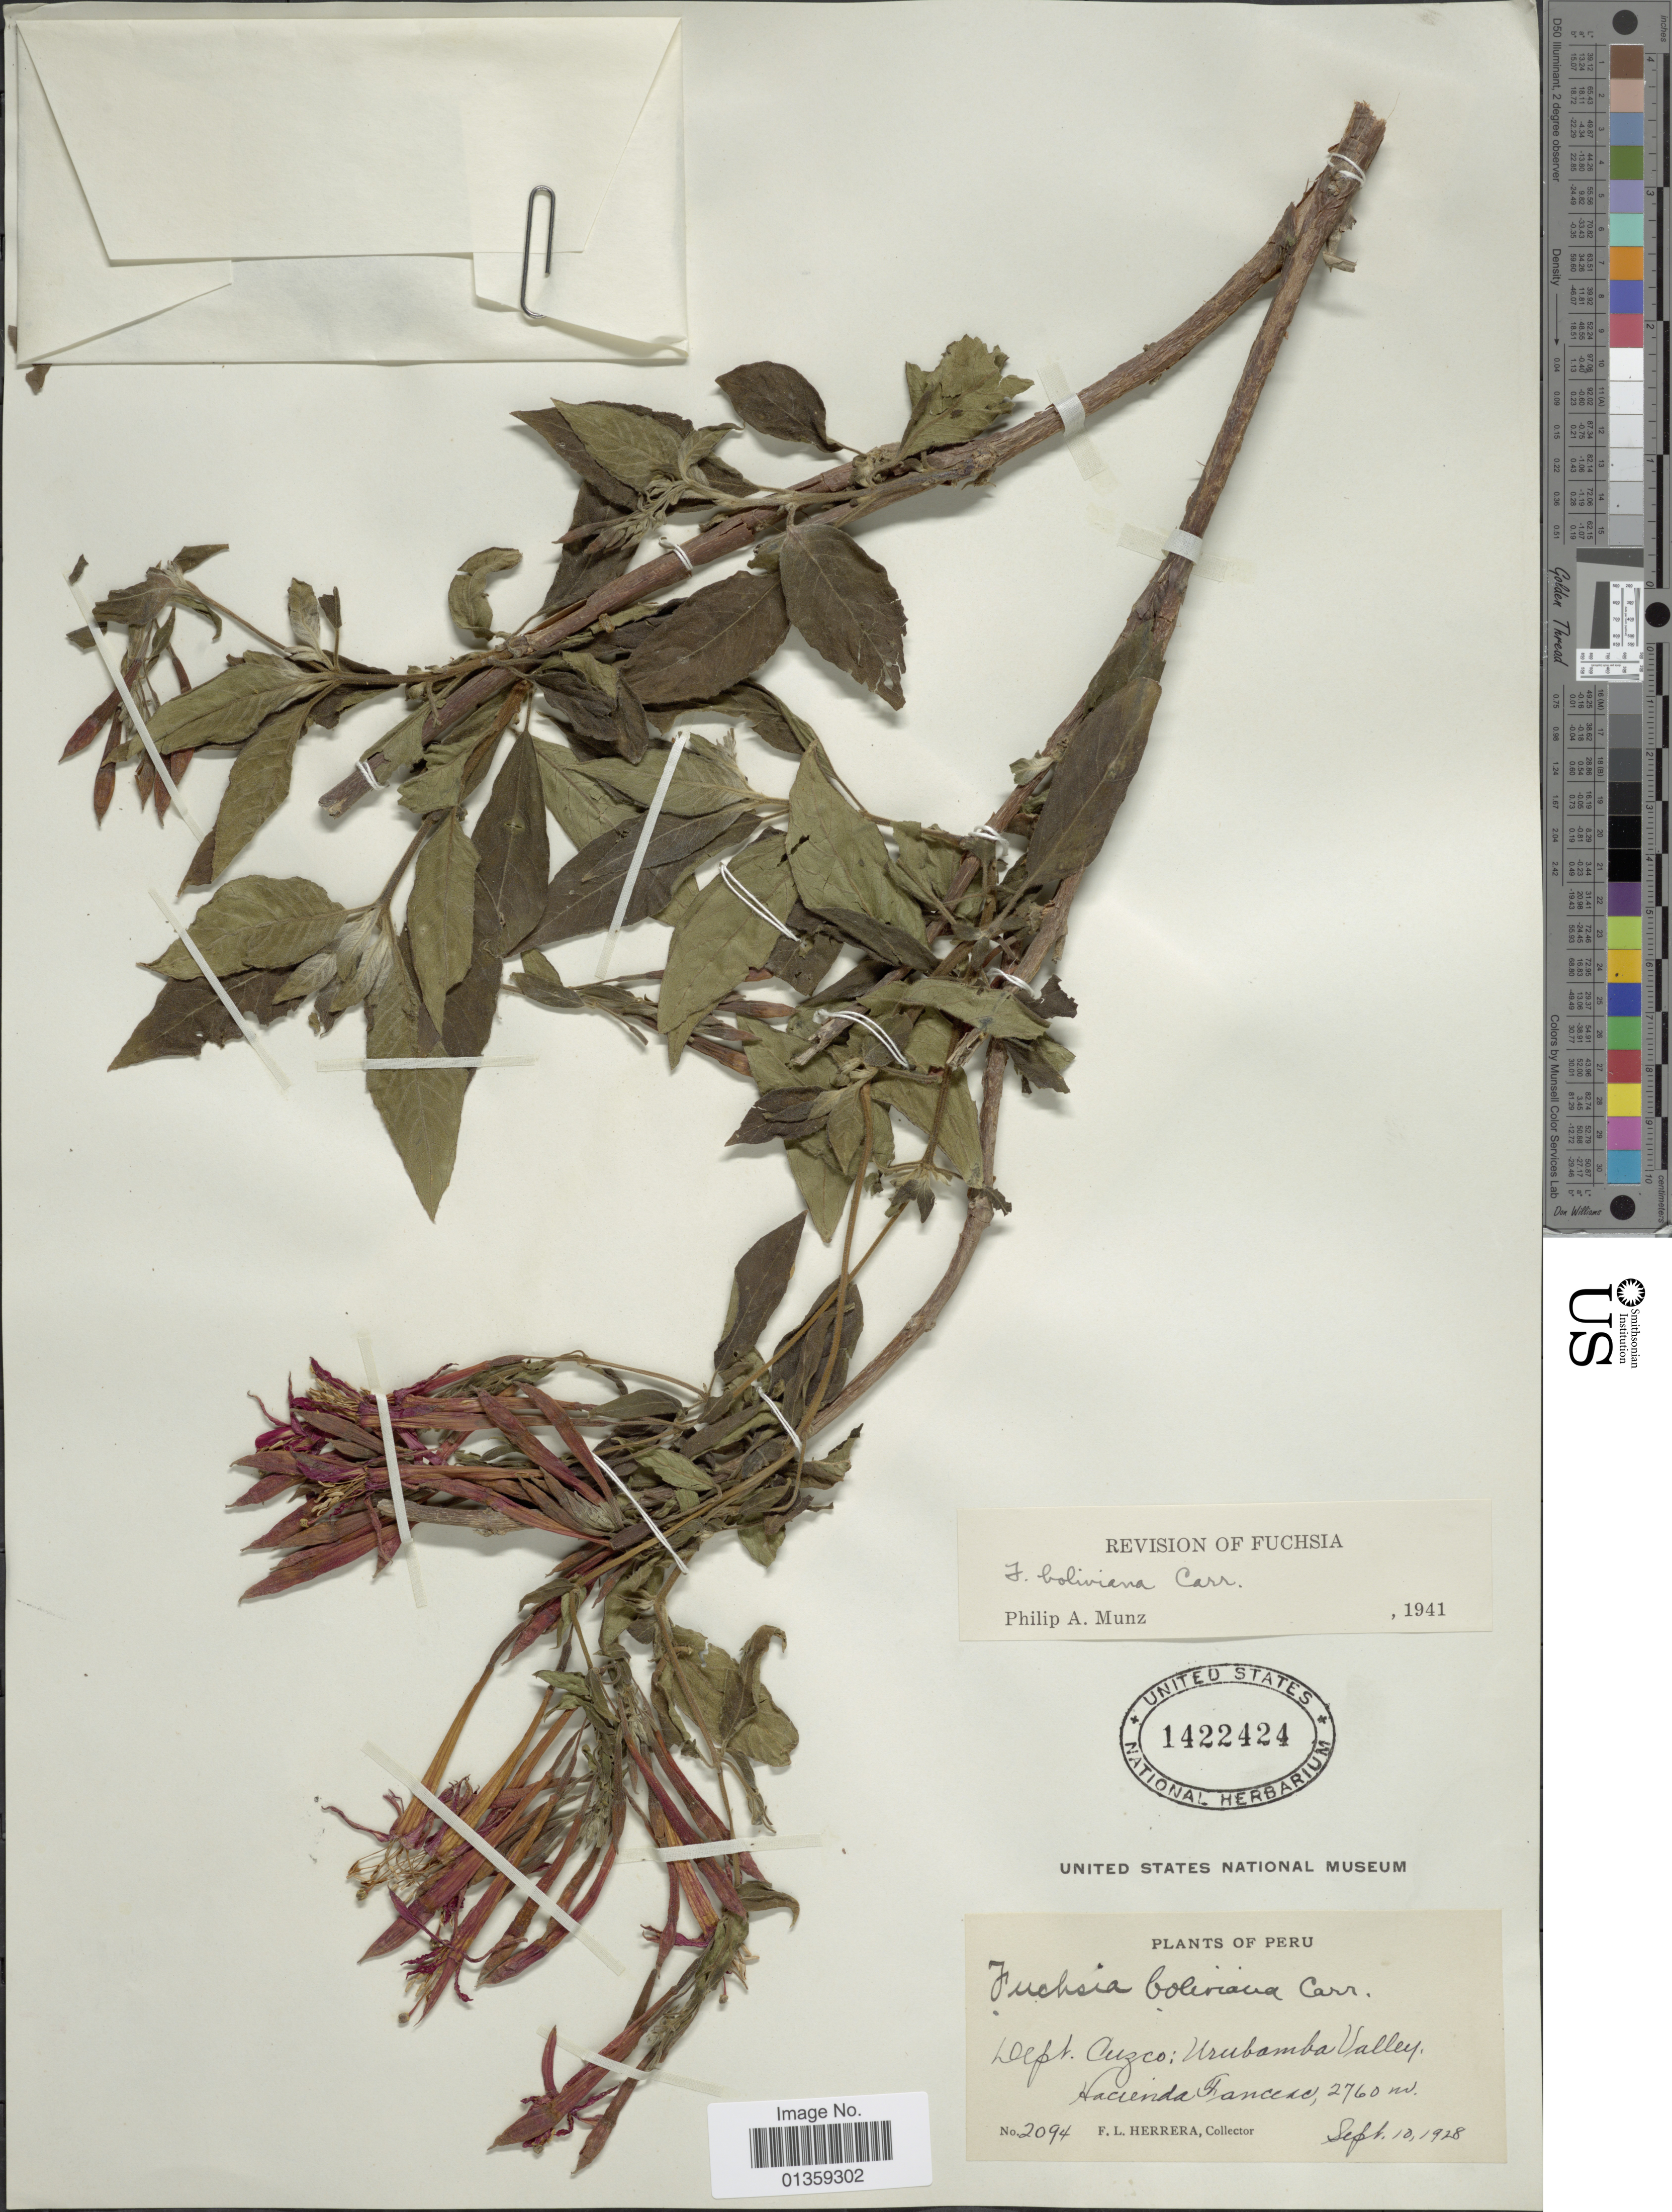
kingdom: Plantae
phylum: Tracheophyta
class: Magnoliopsida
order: Myrtales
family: Onagraceae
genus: Fuchsia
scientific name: Fuchsia boliviana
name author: Carrière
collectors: F. L. Herrera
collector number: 2094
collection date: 1928-09-10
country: Peru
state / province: Cusco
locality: Urubamba Valley, Hacienda Fanceso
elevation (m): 2760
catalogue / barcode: US 1422424